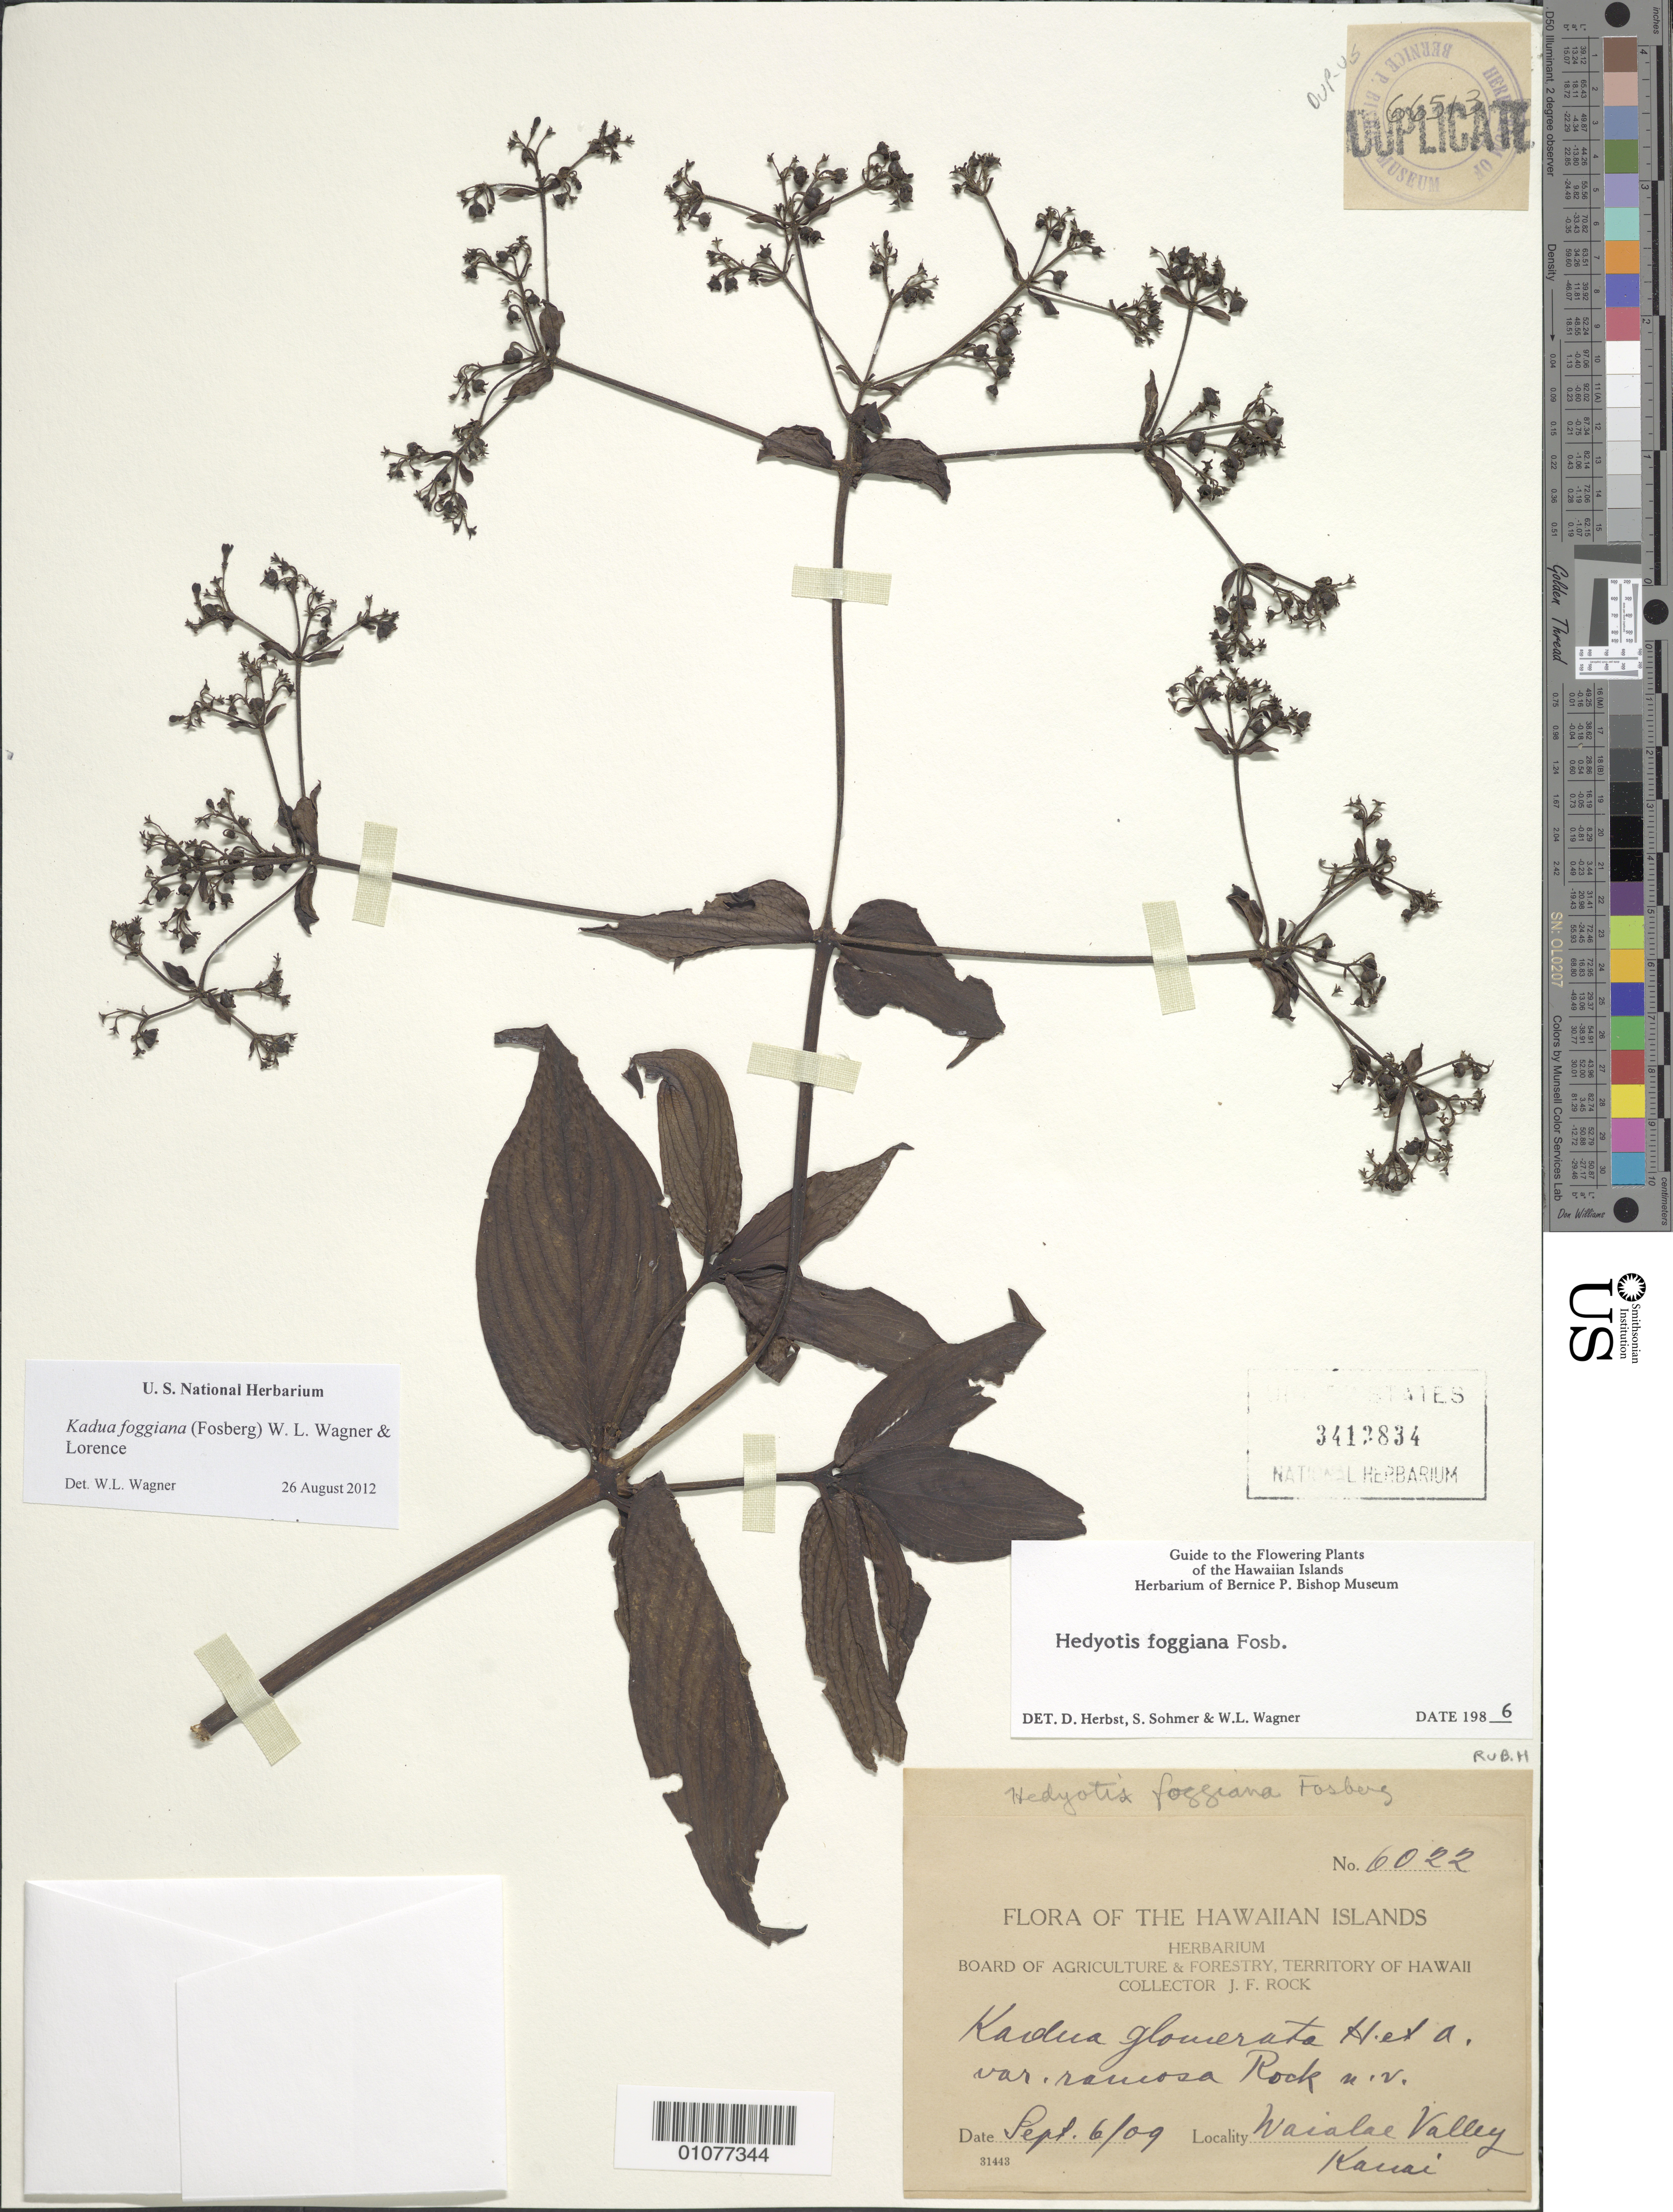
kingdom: Plantae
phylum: Tracheophyta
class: Magnoliopsida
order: Gentianales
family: Rubiaceae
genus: Kadua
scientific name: Kadua foggiana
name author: (Fosberg) W.L. Wagner & Lorence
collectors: J. F. Rock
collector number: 6022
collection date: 1909-09-06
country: United States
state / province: Hawaii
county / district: Kaui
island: Kaua'i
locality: Waialae Valley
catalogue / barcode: US 3412834